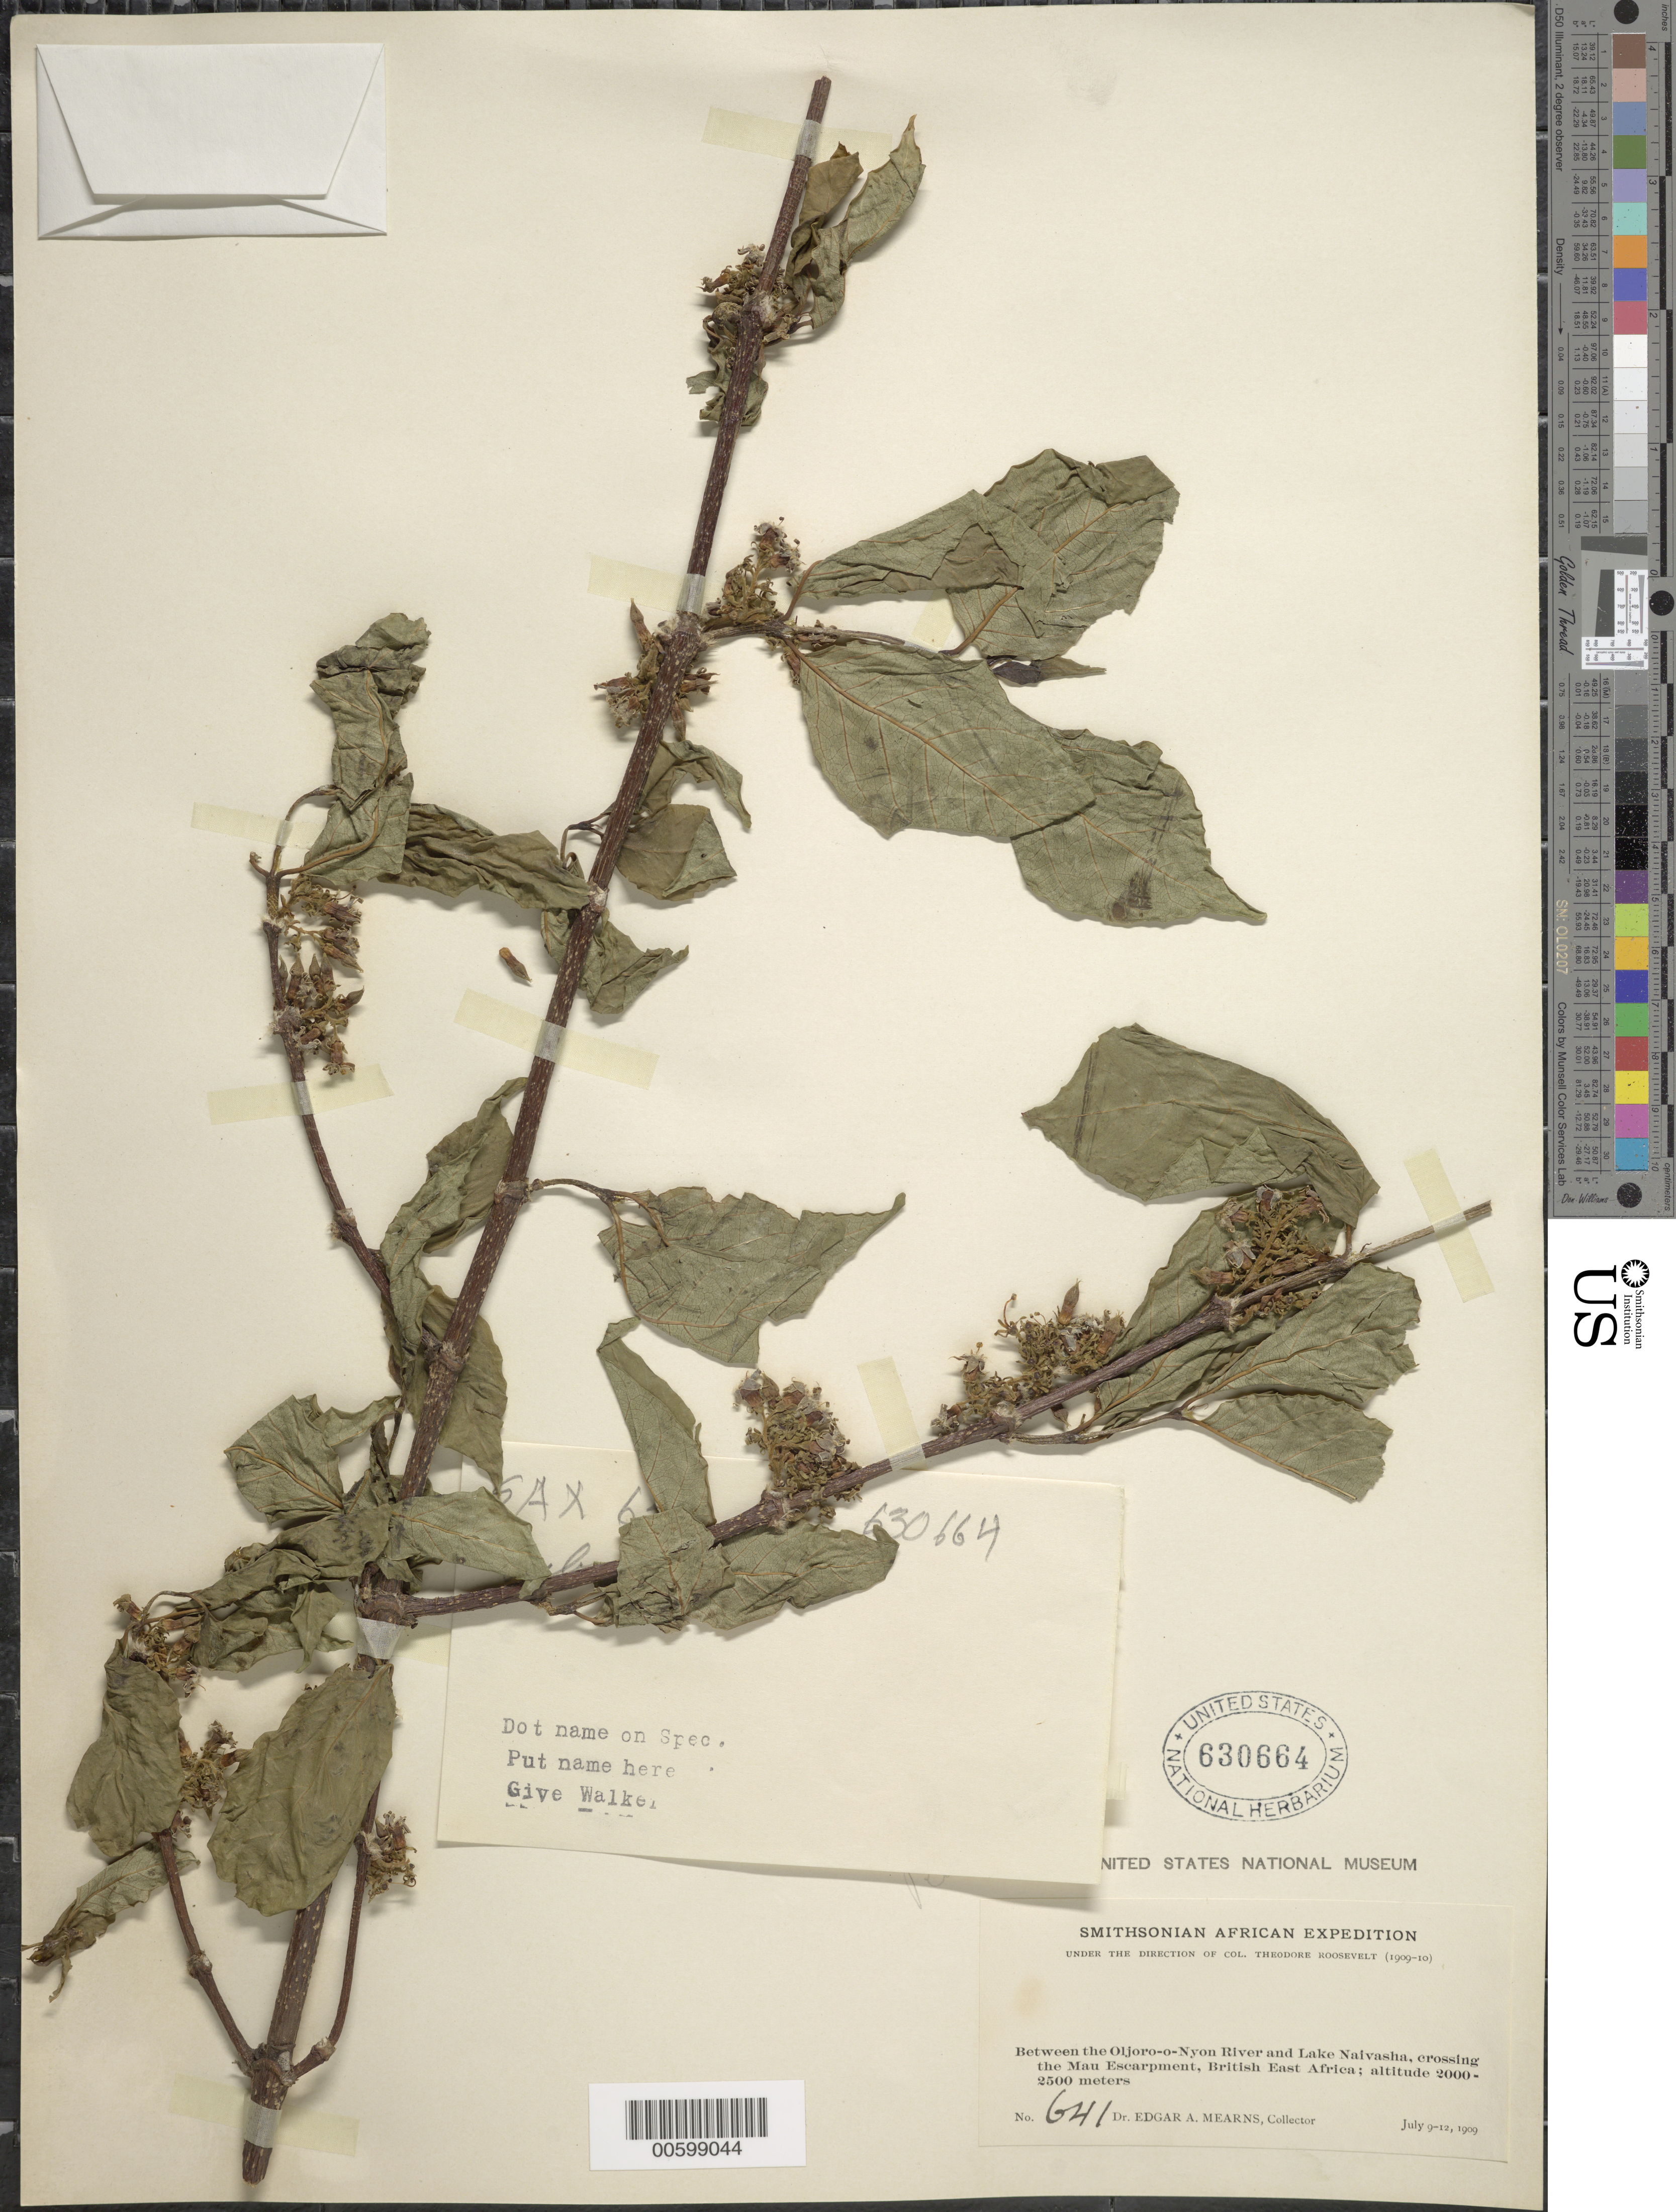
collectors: E. A. Mearns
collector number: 641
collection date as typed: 09 Jul 1909 to 12 Jul 1909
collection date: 1909-07-09/1909-07-12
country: Kenya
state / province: Nakuru / Narok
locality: Between the Oljoro-o-Nyon river and Lake Naivasha, crossing the Mau Escarpment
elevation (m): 2000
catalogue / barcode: US 630664